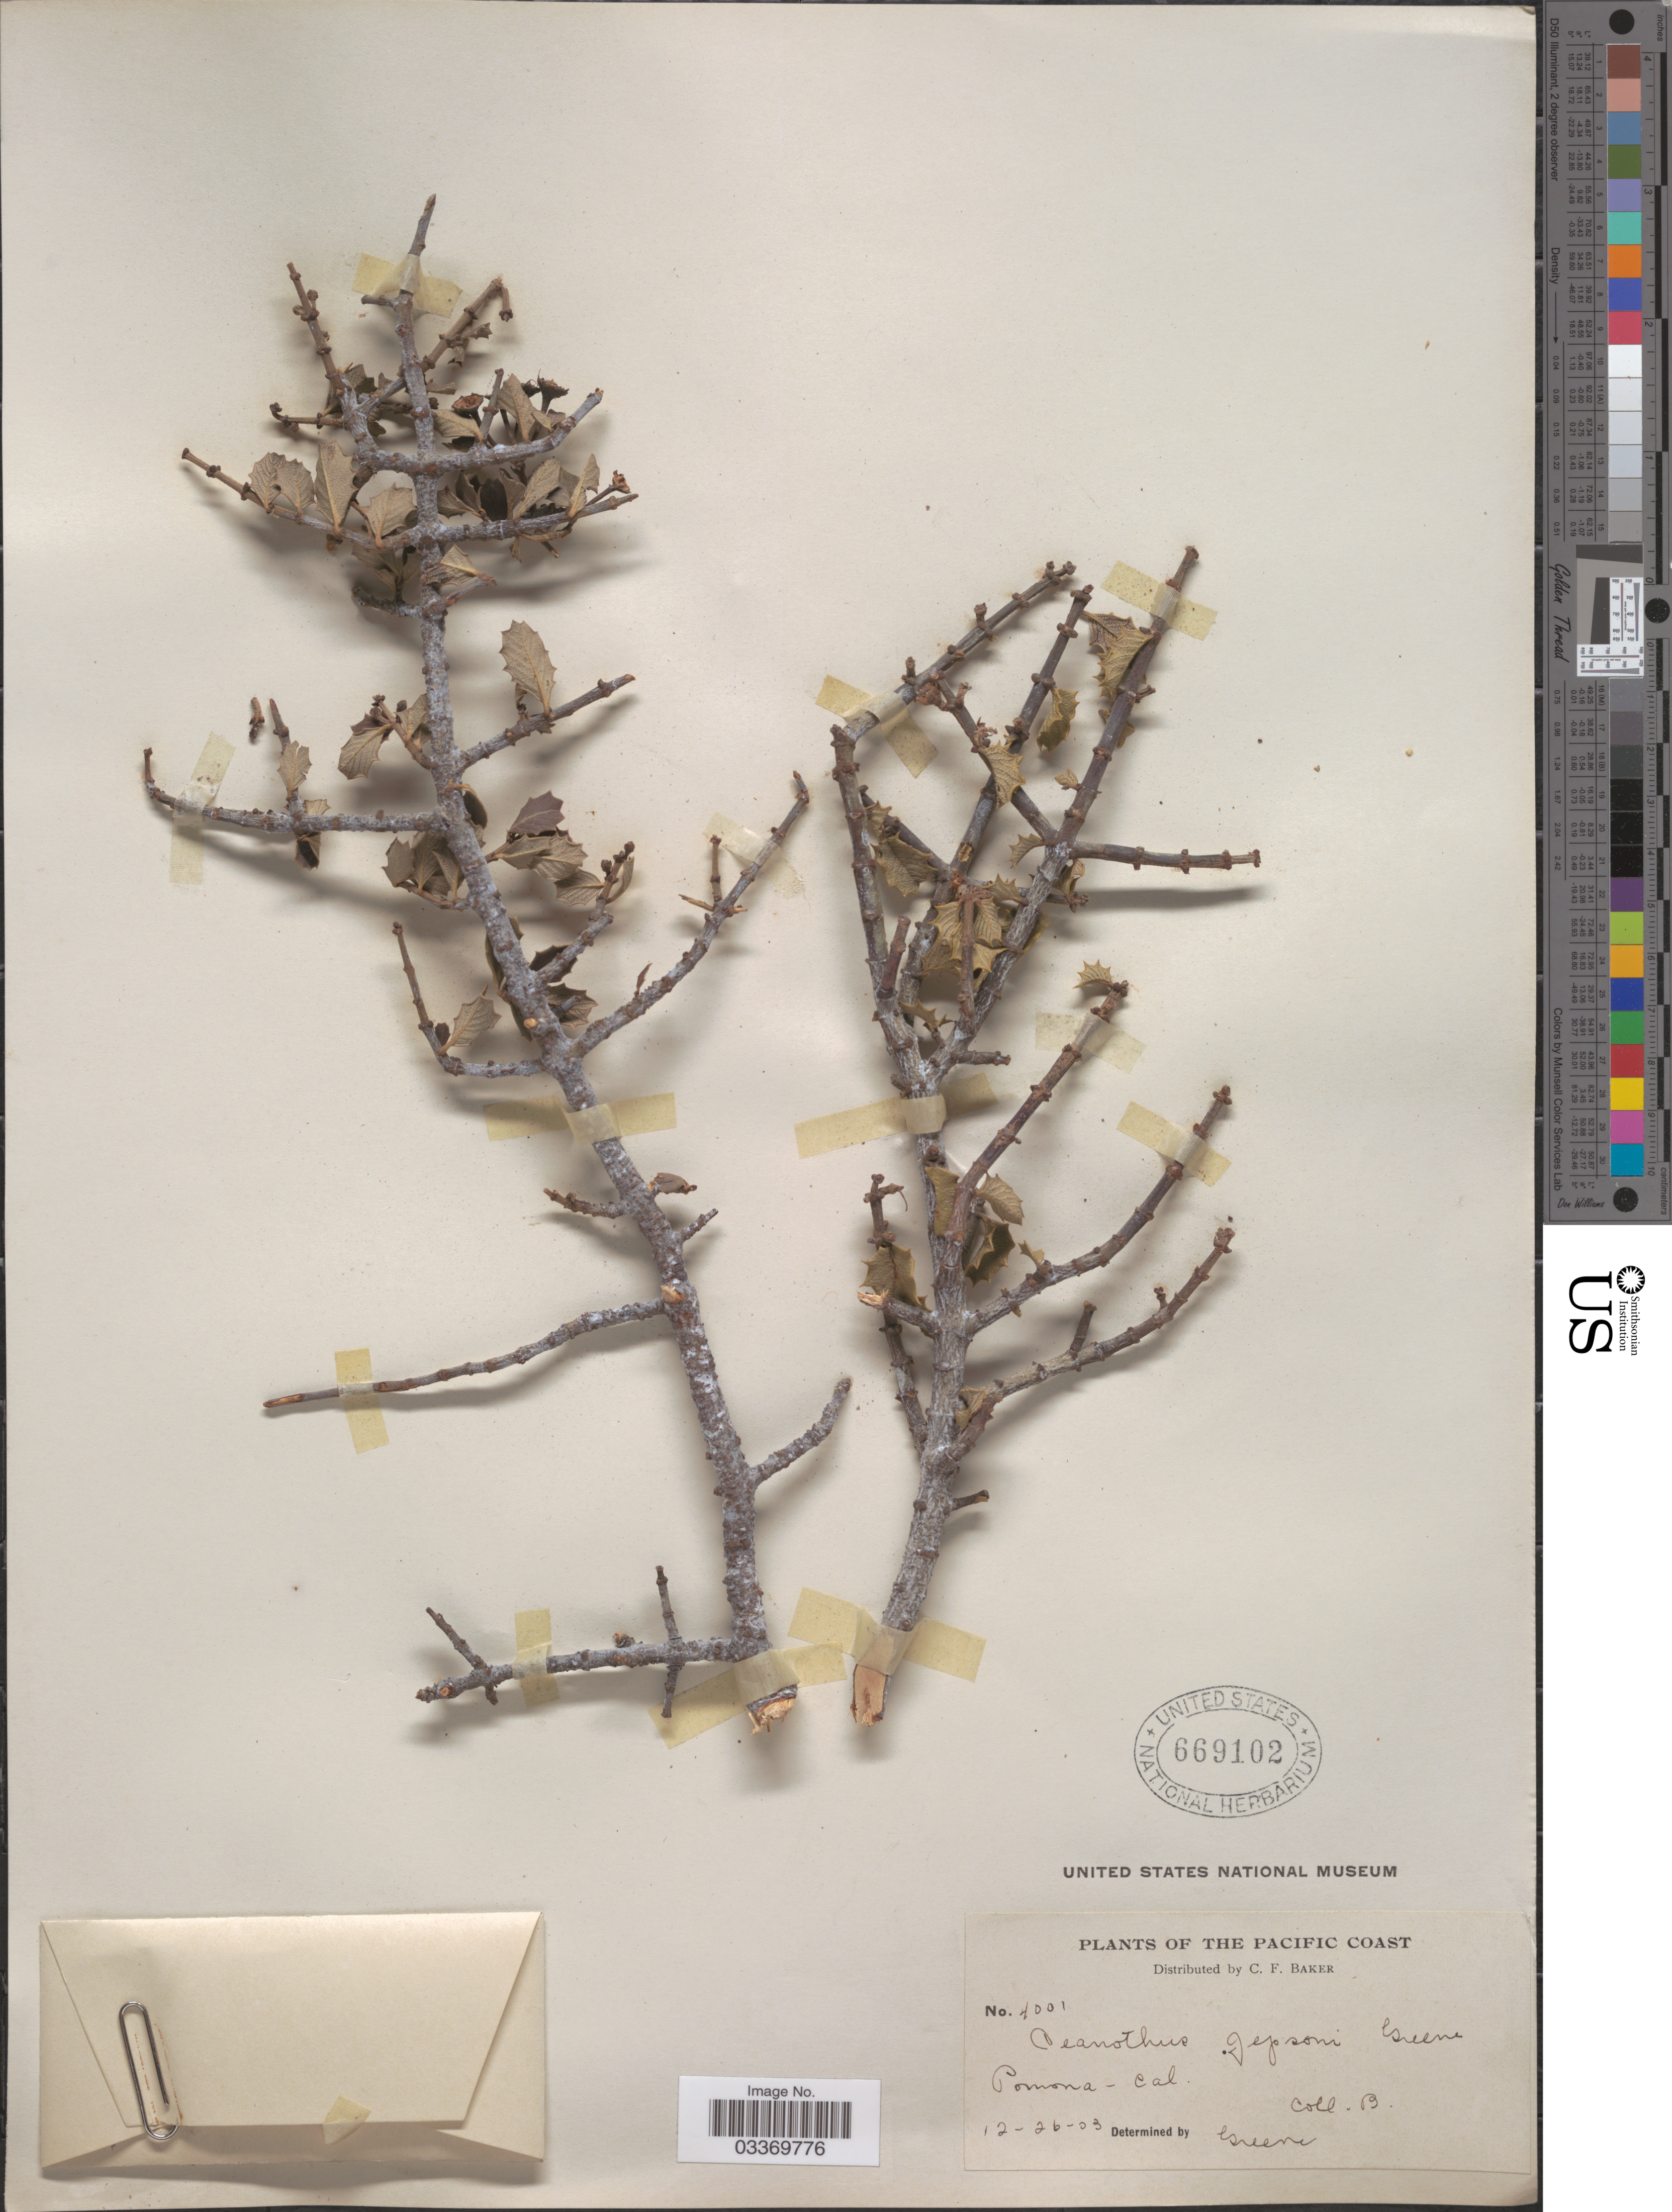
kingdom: Plantae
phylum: Tracheophyta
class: Magnoliopsida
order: Rosales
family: Rhamnaceae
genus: Ceanothus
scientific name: Ceanothus jepsonii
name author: Greene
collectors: C. F. Baker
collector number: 4001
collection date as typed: Transcribed d/m/y: 26/12/3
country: United States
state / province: California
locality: The Pacific Coast. Pomona.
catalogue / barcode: US 669102